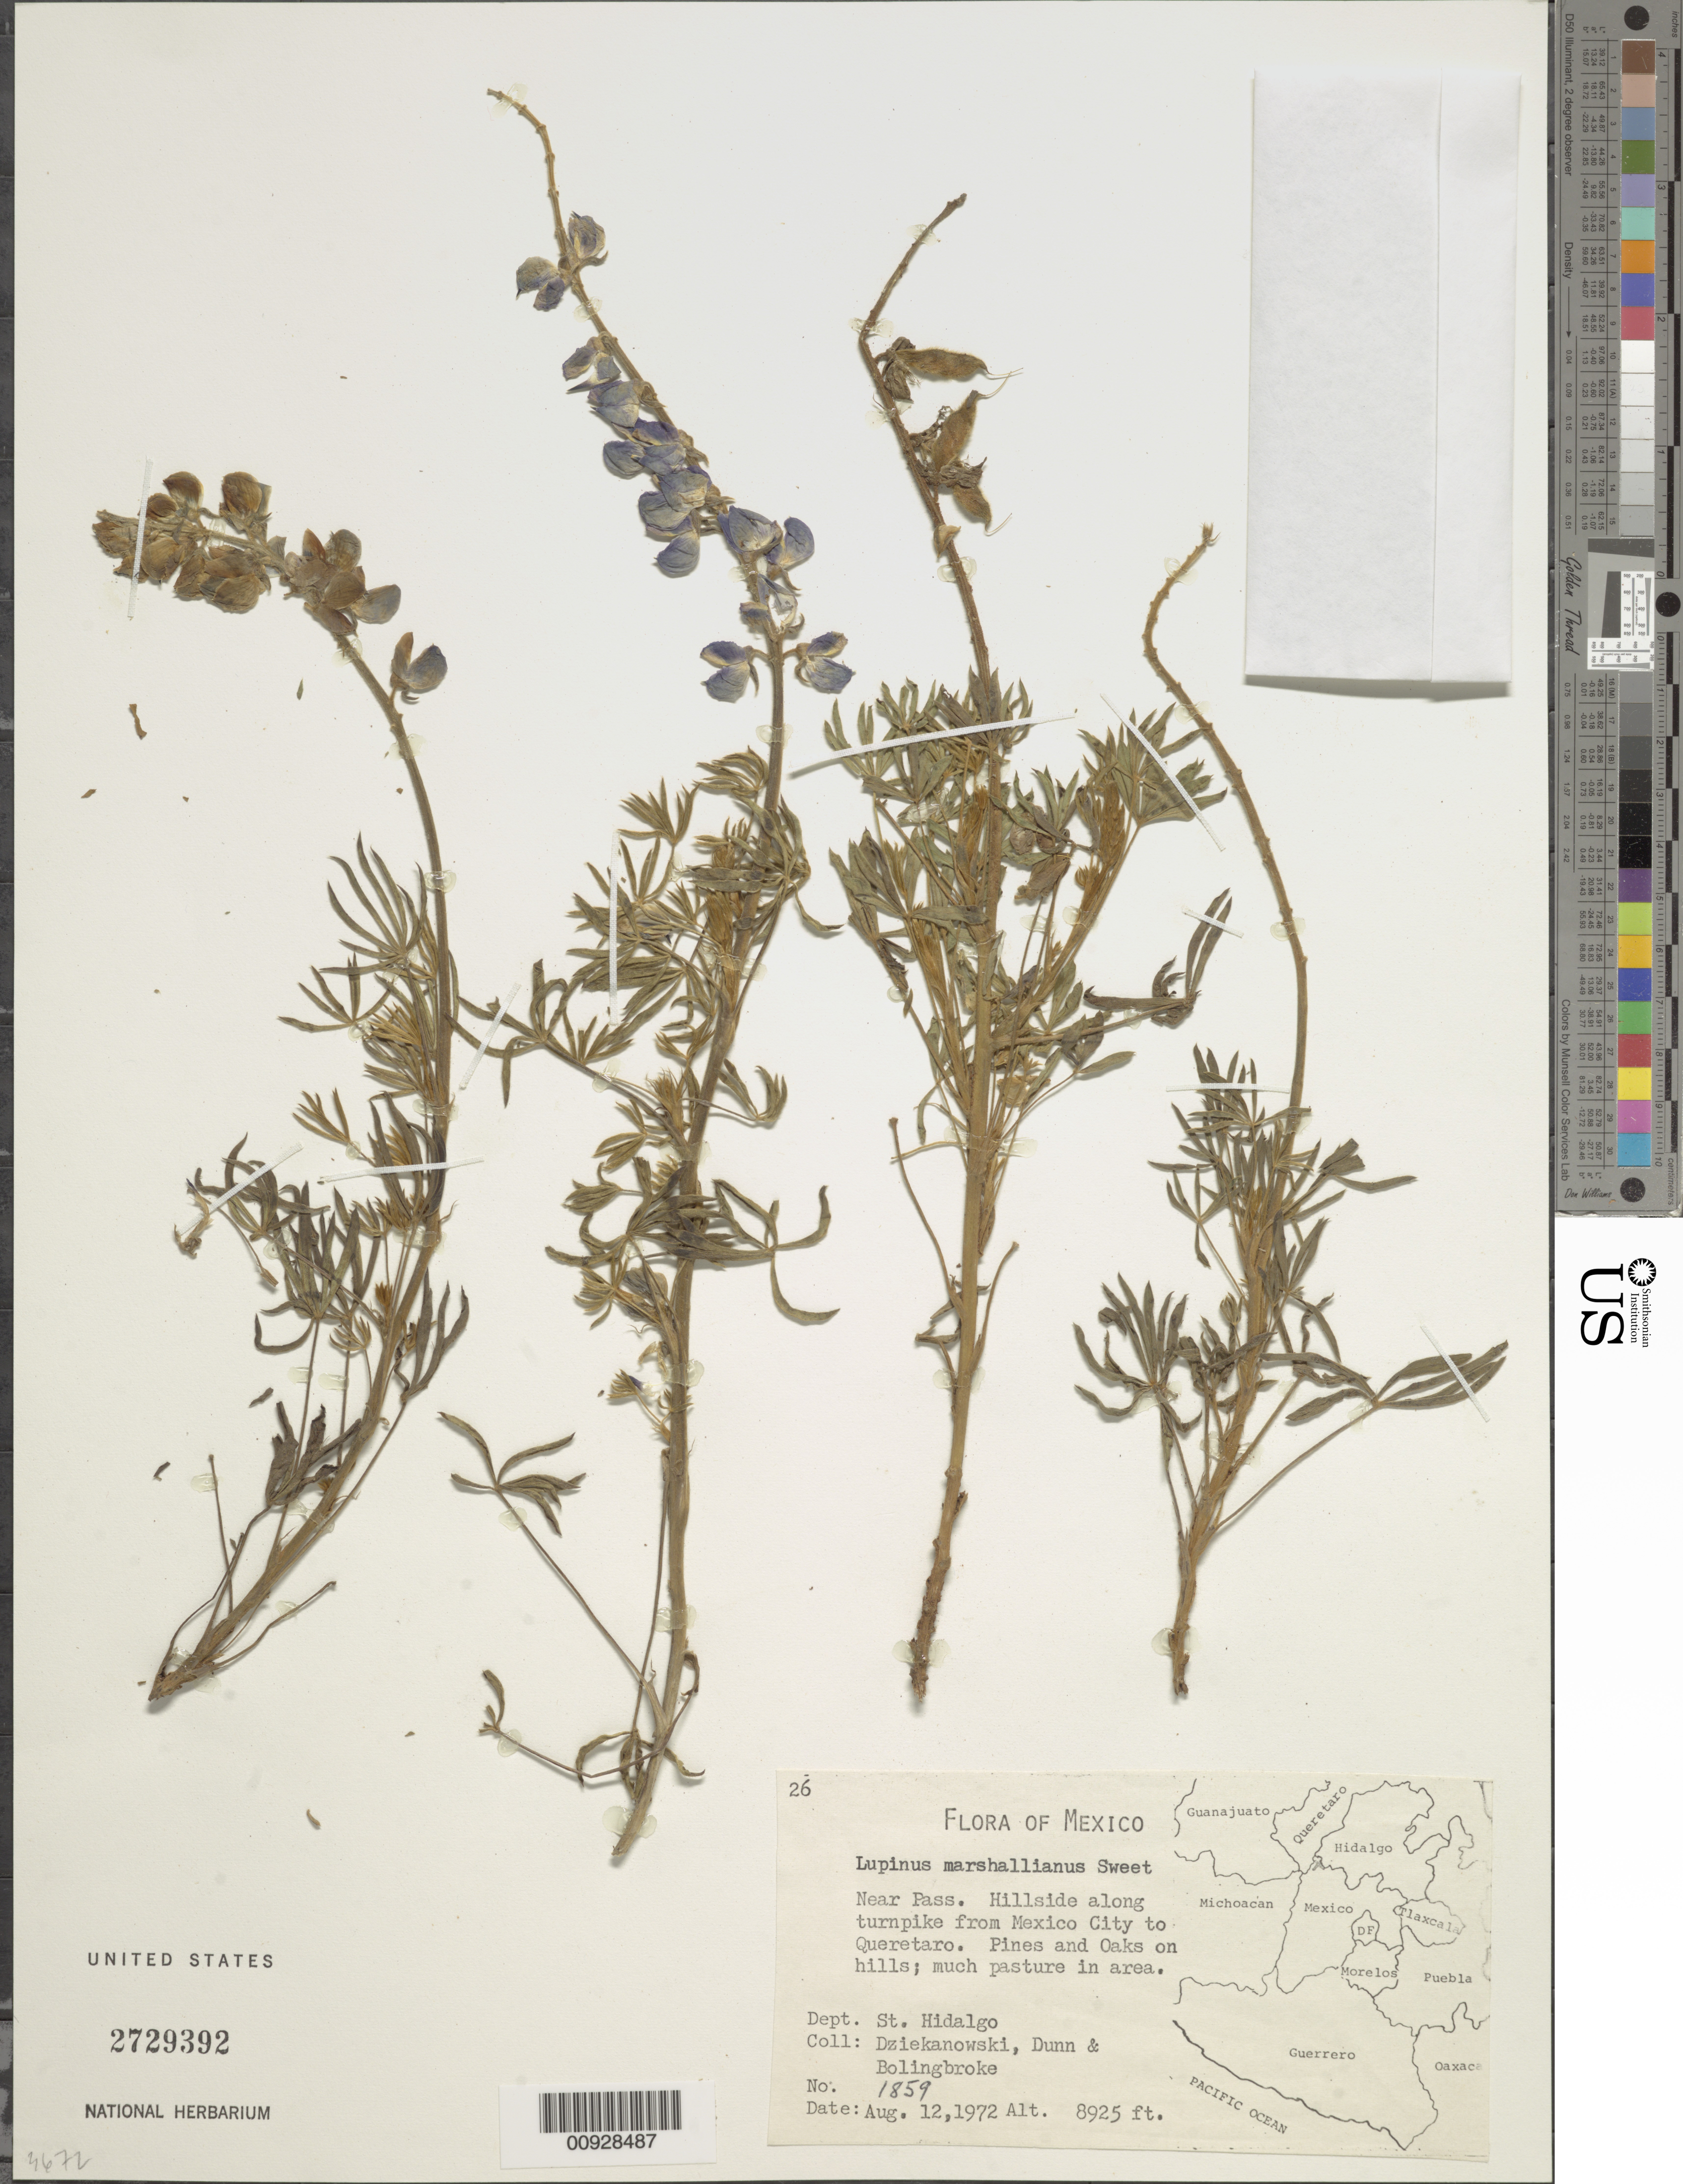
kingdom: Plantae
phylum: Tracheophyta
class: Magnoliopsida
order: Fabales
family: Fabaceae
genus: Lupinus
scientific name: Lupinus marschallianus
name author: Sweet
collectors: -. Dziekanowski, -- Dunn & -. Bolingbroke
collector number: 1859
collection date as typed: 12 Aug 1972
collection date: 1972-08-12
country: Mexico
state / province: Hidalgo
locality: Near Pass. Hillside along turnpike from Mexico City to Querétaro.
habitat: Pines and Oaks on hills; much pasture in area.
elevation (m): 2720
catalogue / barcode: US 2729392